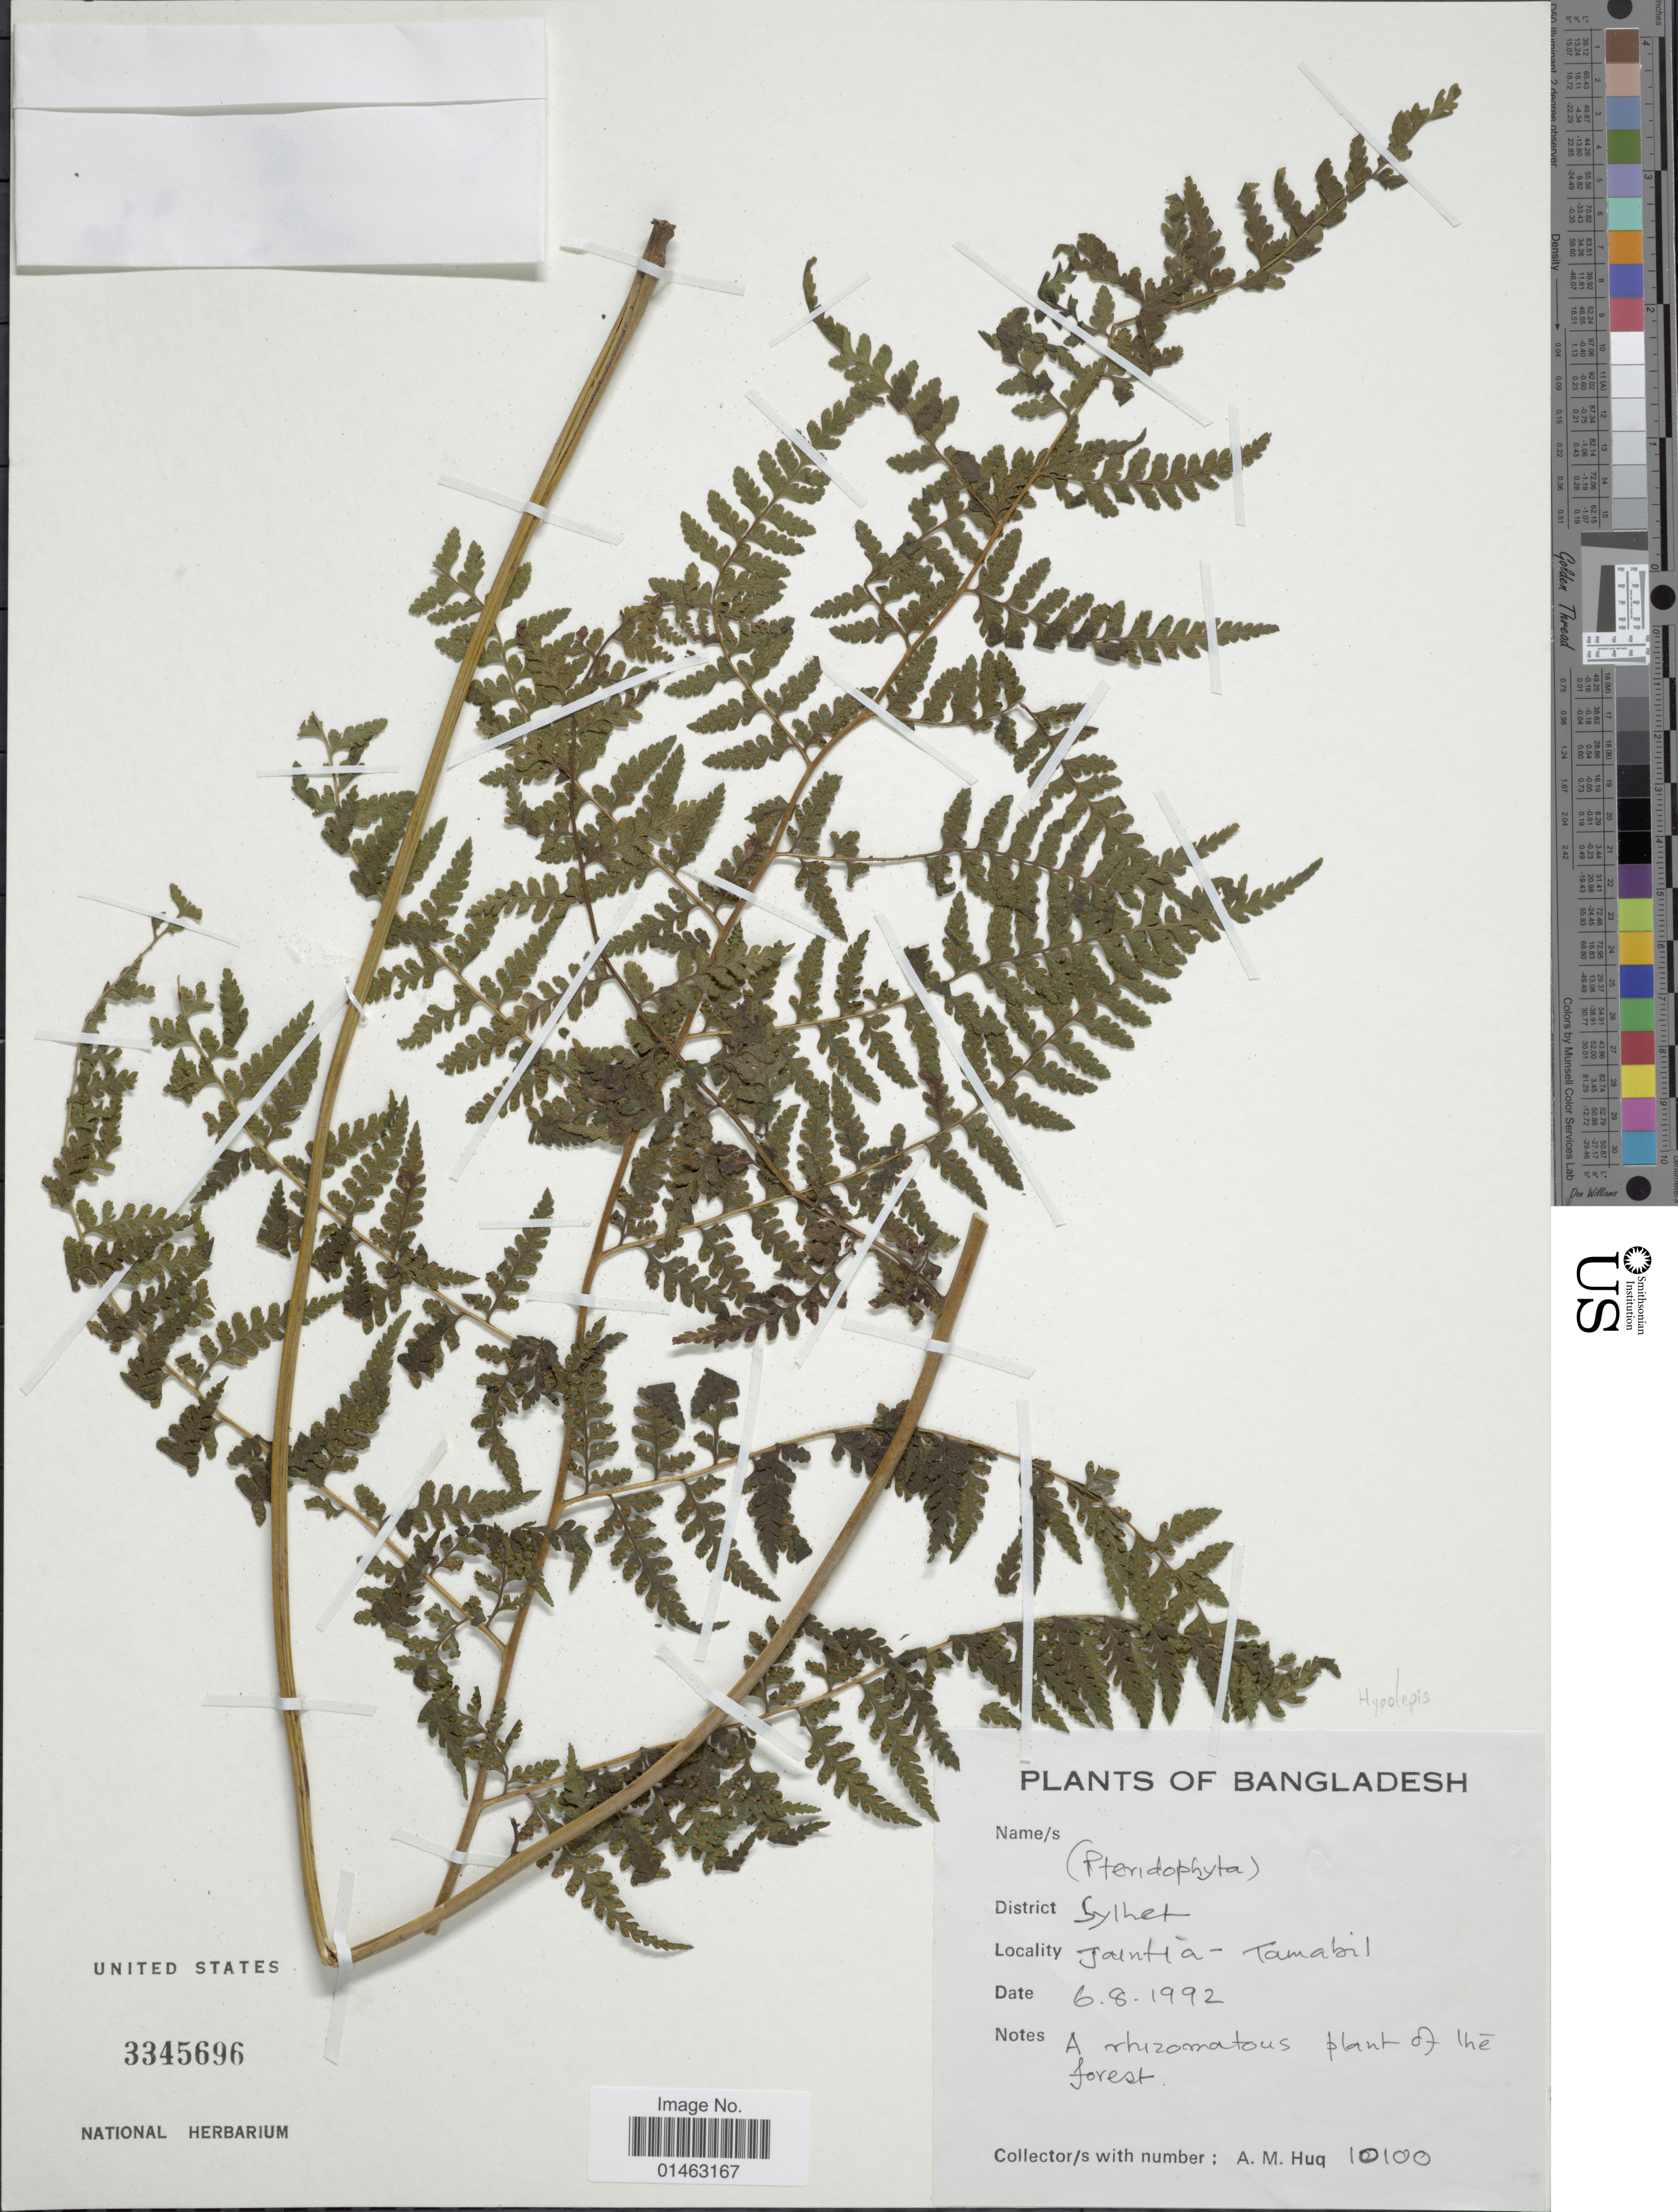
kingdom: Plantae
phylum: Tracheophyta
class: Polypodiopsida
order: Polypodiales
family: Dennstaedtiaceae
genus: Hypolepis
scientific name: Hypolepis polypodioides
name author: (Blume) Hook.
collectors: A. Hug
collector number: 10100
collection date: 1992-08-06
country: Bangladesh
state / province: Sylhet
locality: Jaentia - Tamabil [interpreted]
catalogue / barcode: US 3345696